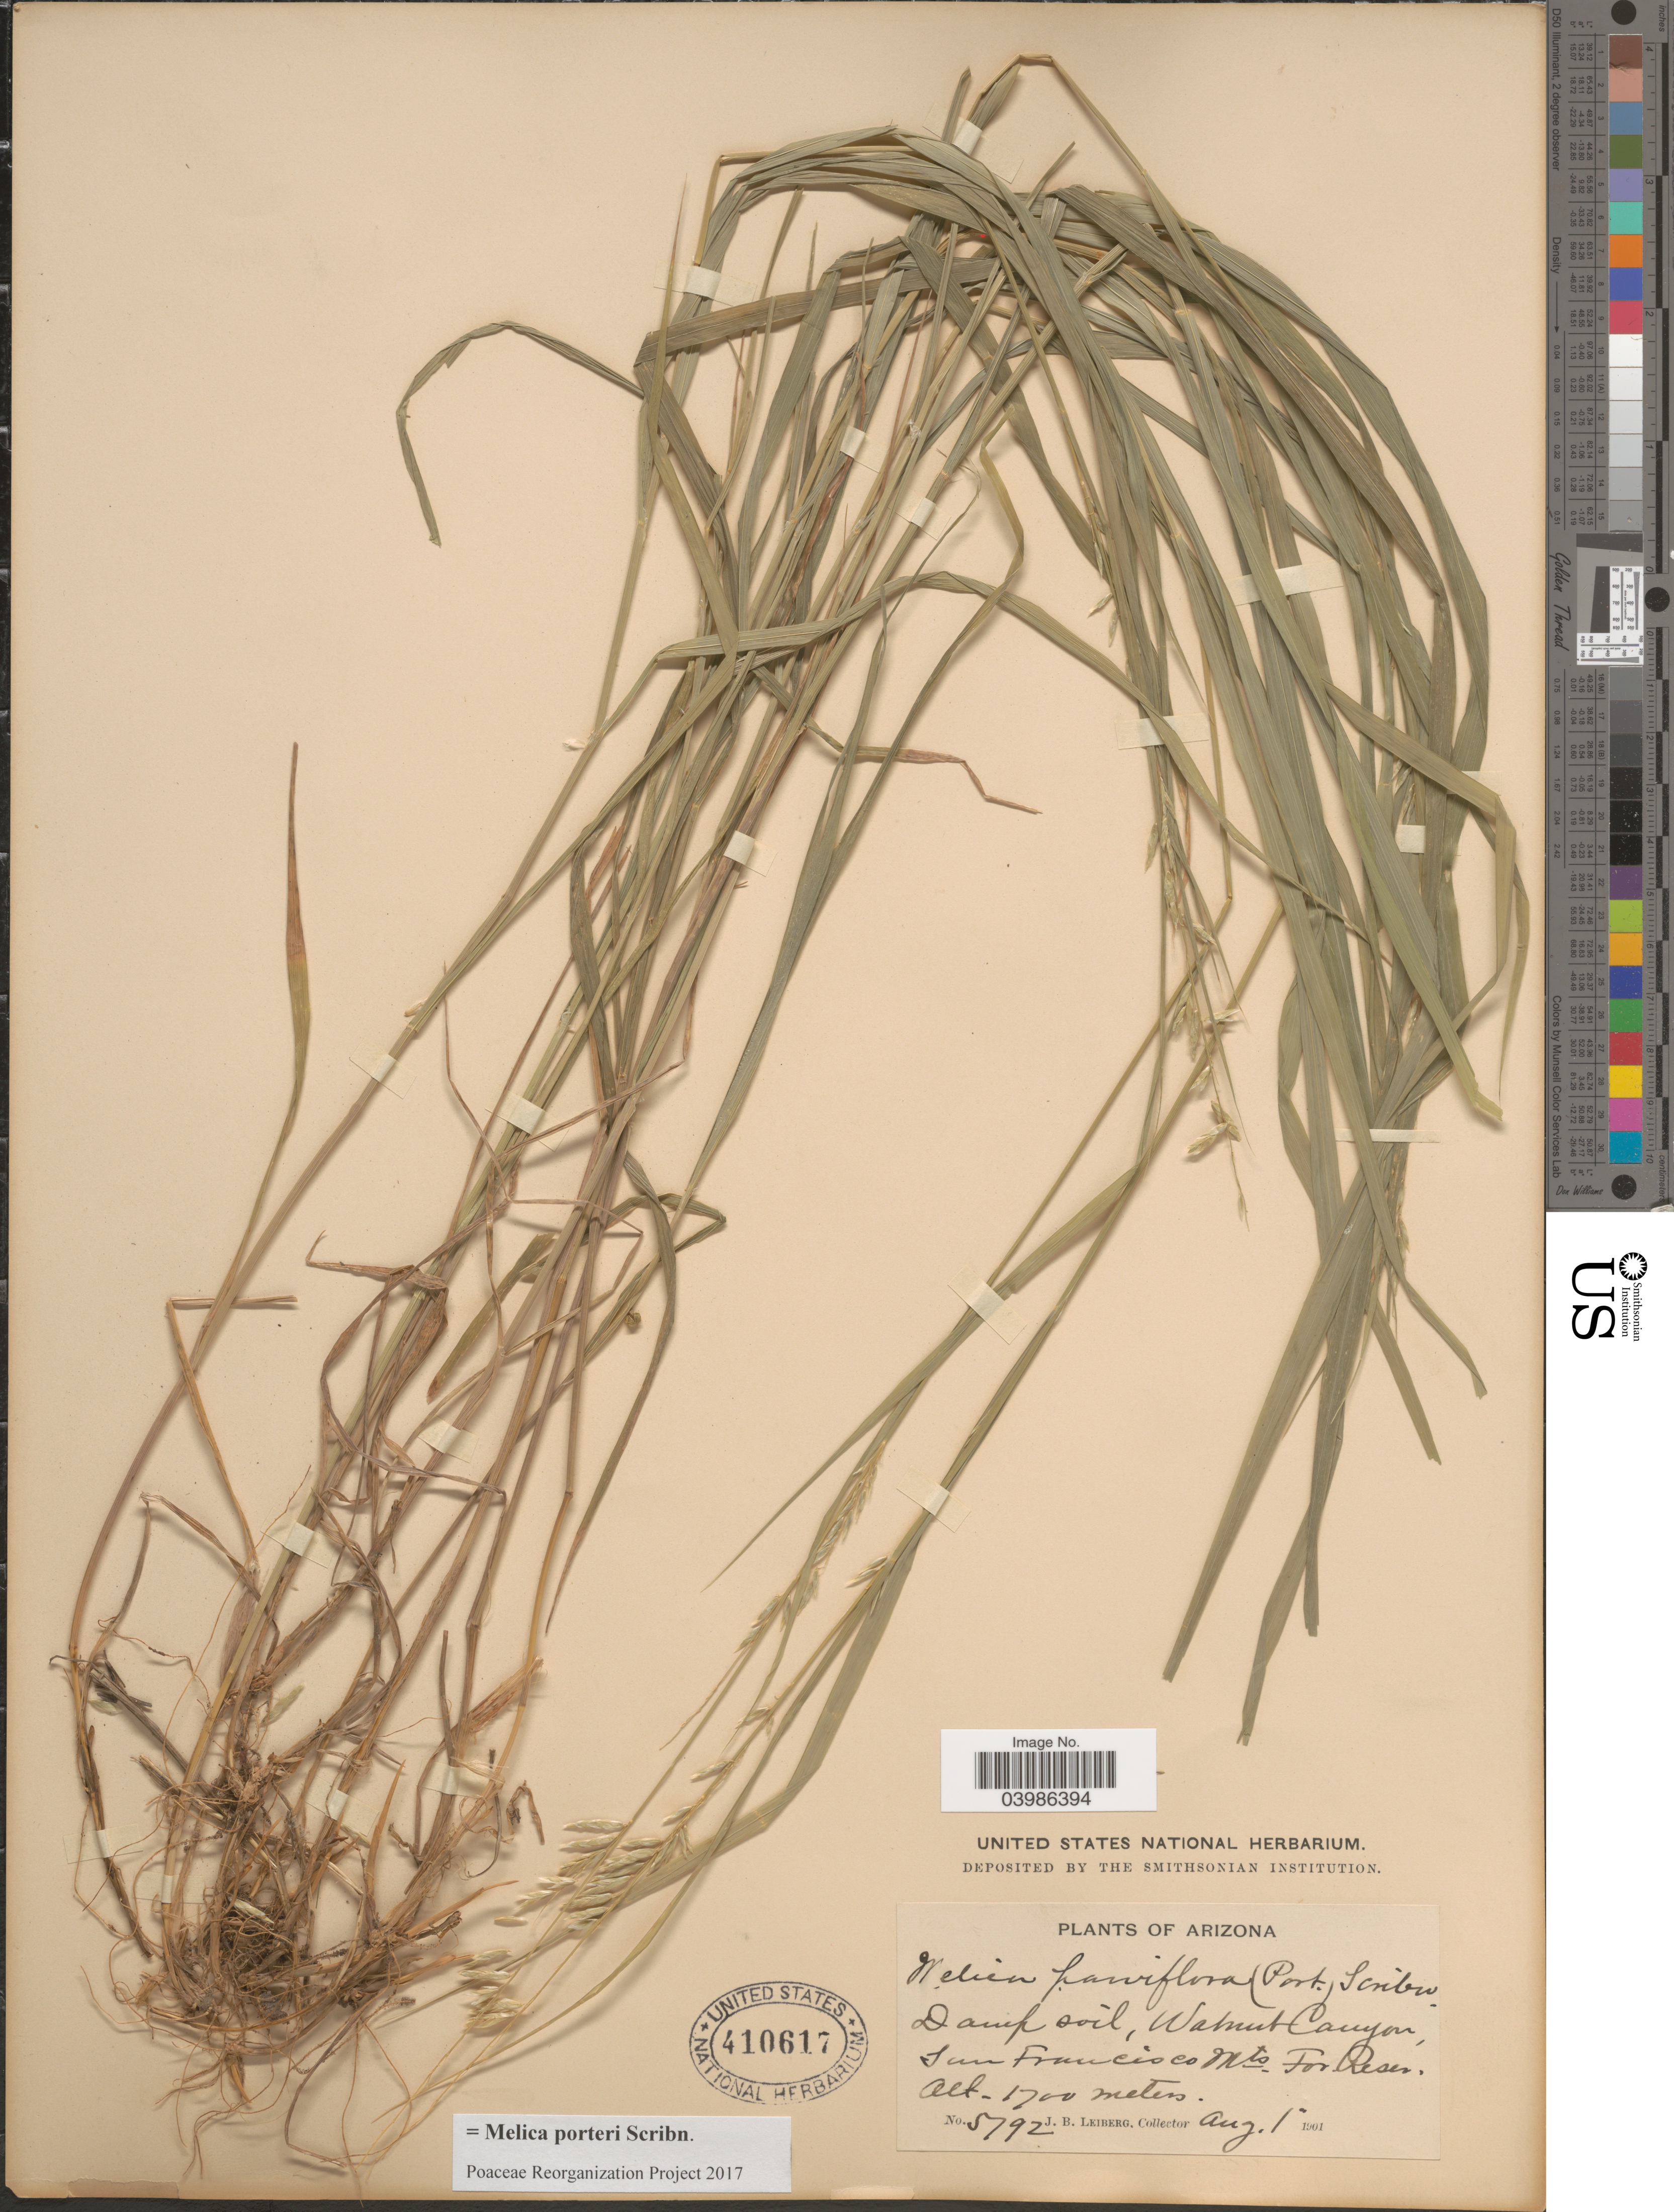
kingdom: Plantae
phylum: Tracheophyta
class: Liliopsida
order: Poales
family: Poaceae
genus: Melica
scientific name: Melica porteri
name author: Scribn.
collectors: J. B. Leiberg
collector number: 5792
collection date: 1901-08-01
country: United States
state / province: Arizona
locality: Walnut Canyon, San Francisco Mts. For. Reser.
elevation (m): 1700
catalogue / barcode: US 410617